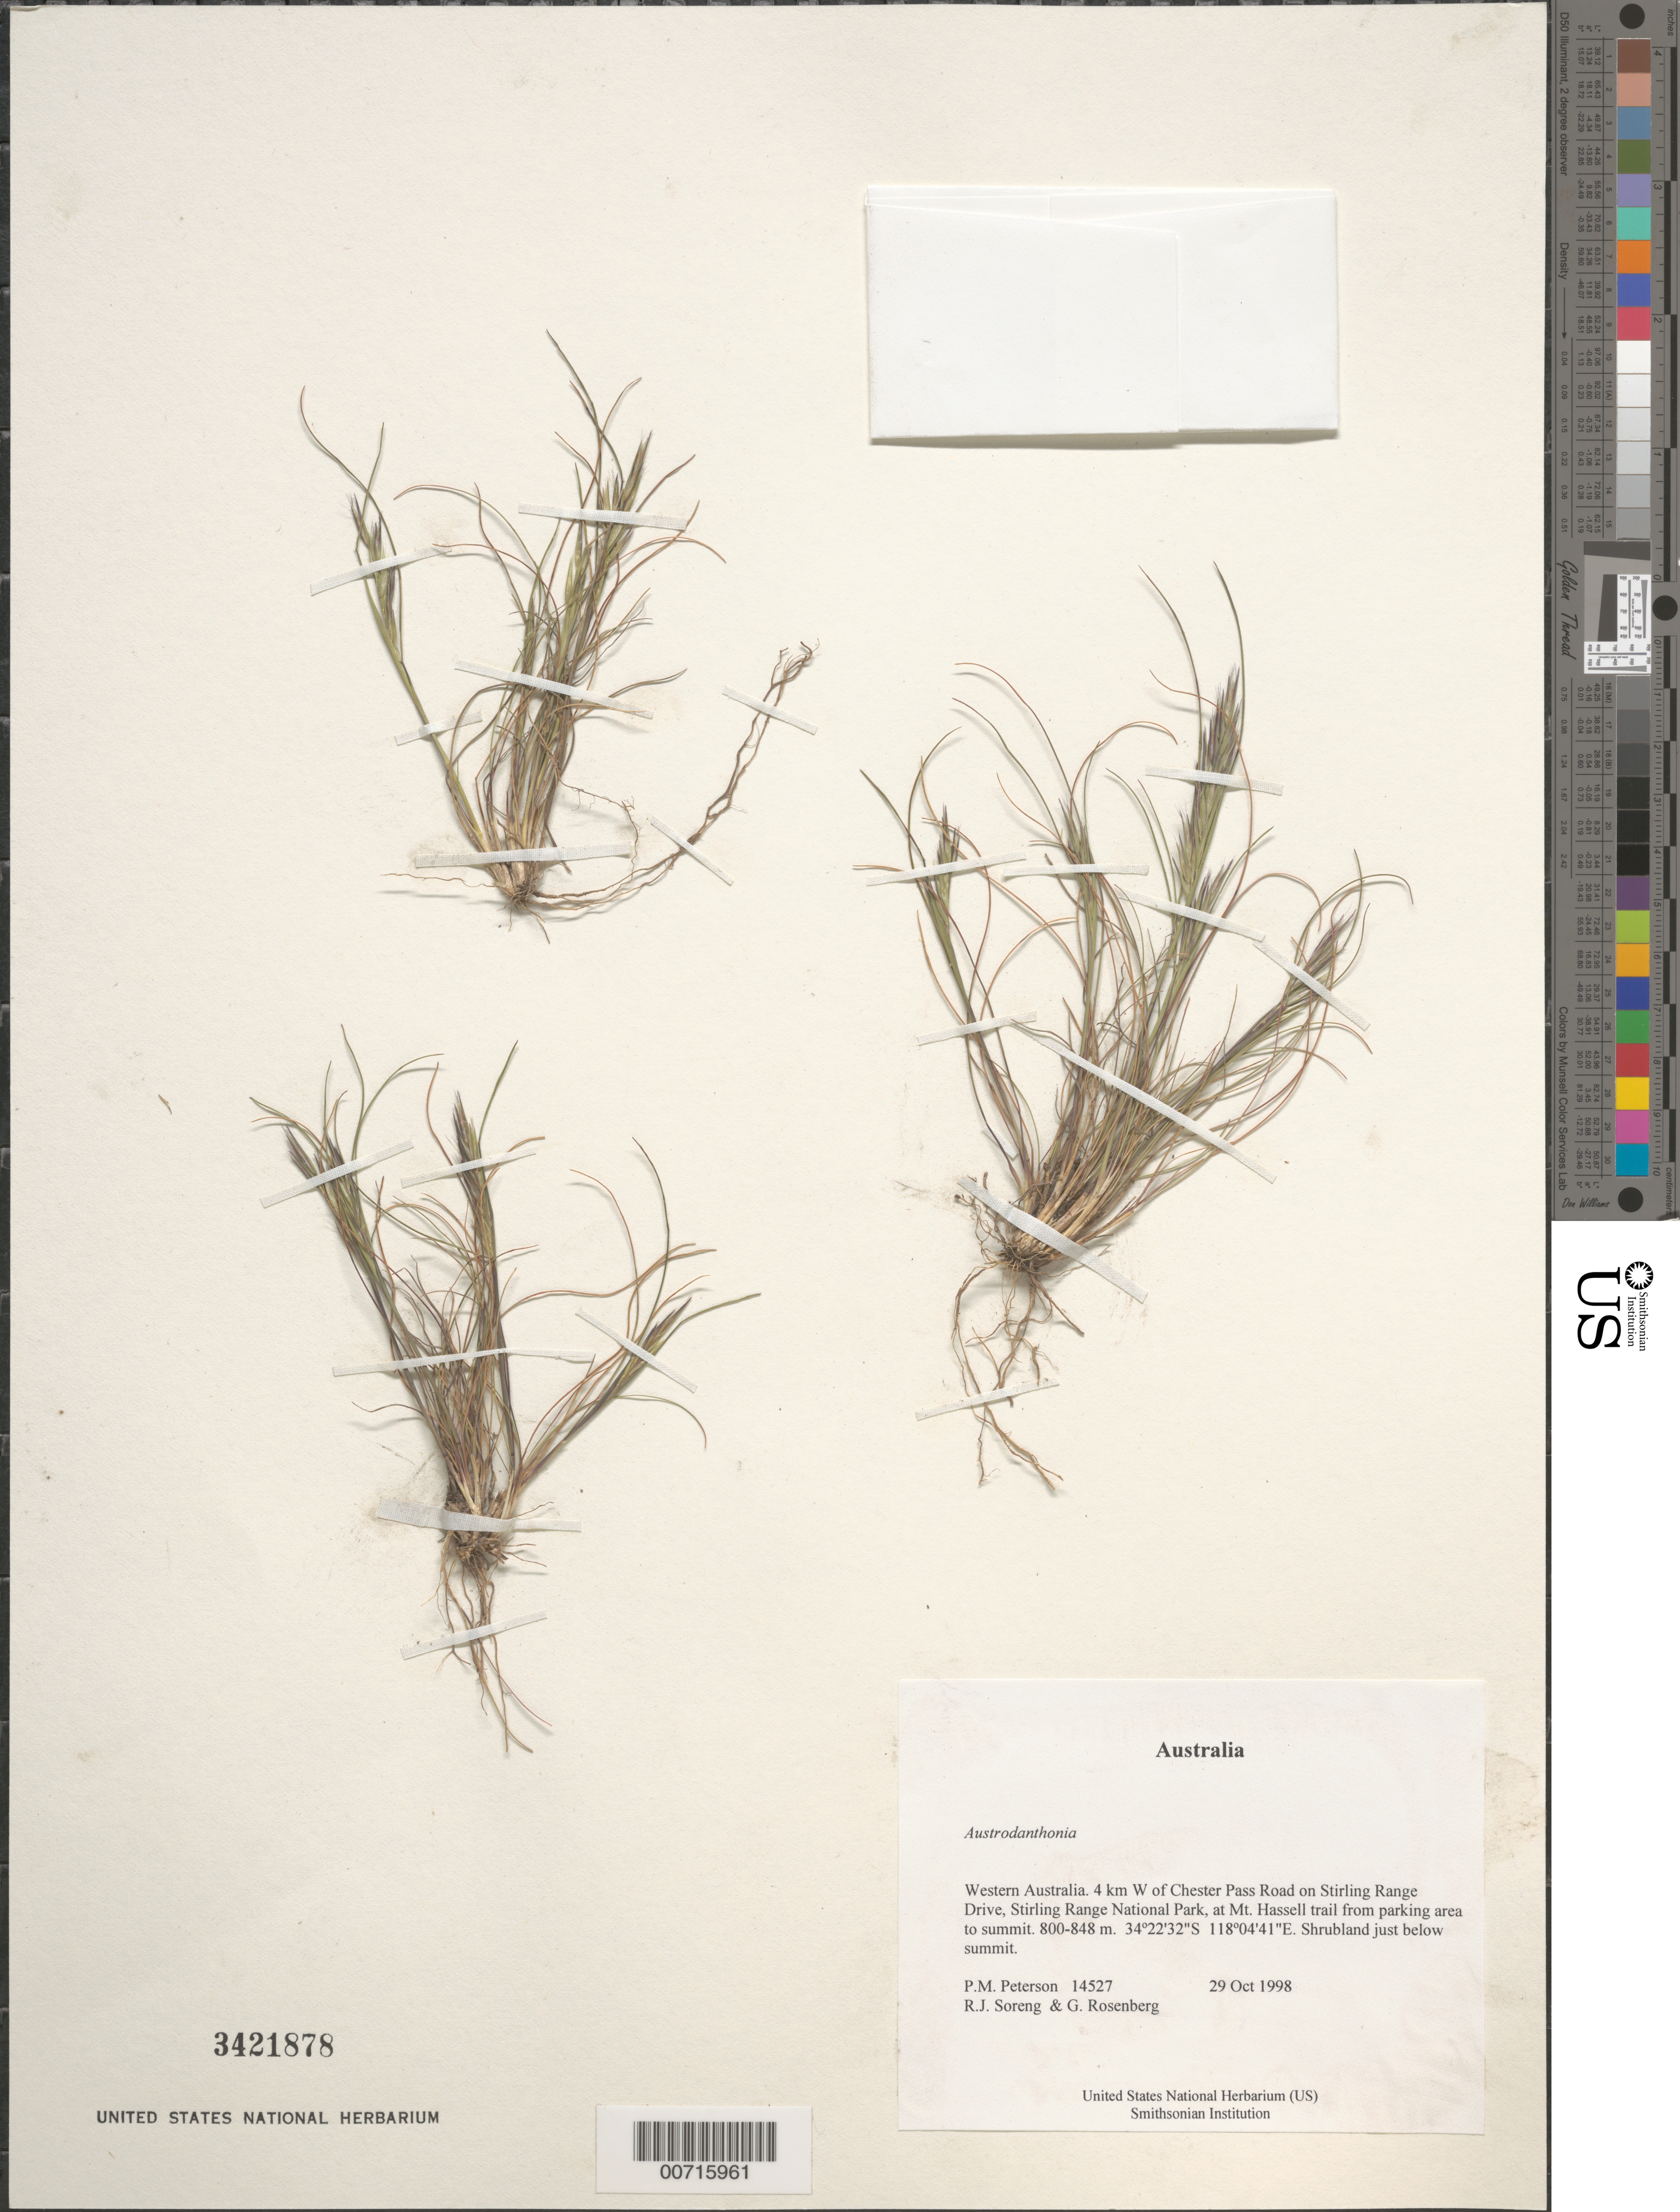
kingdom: Plantae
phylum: Tracheophyta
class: Liliopsida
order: Poales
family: Poaceae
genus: Austrodanthonia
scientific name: Austrodanthonia sp.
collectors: P. M. Peterson, R. J. Soreng & G. Rosenberg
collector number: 14527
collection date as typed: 29 Oct 1998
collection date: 1998-10-29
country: Australia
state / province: Western Australia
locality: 4 km W of Chester Pass Road on Stirling Range Drive, Stirling Range National Park, at Mt. Hassell trail from parking area to summit.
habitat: Shrubland just below summit.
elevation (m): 800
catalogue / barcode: US 3421878